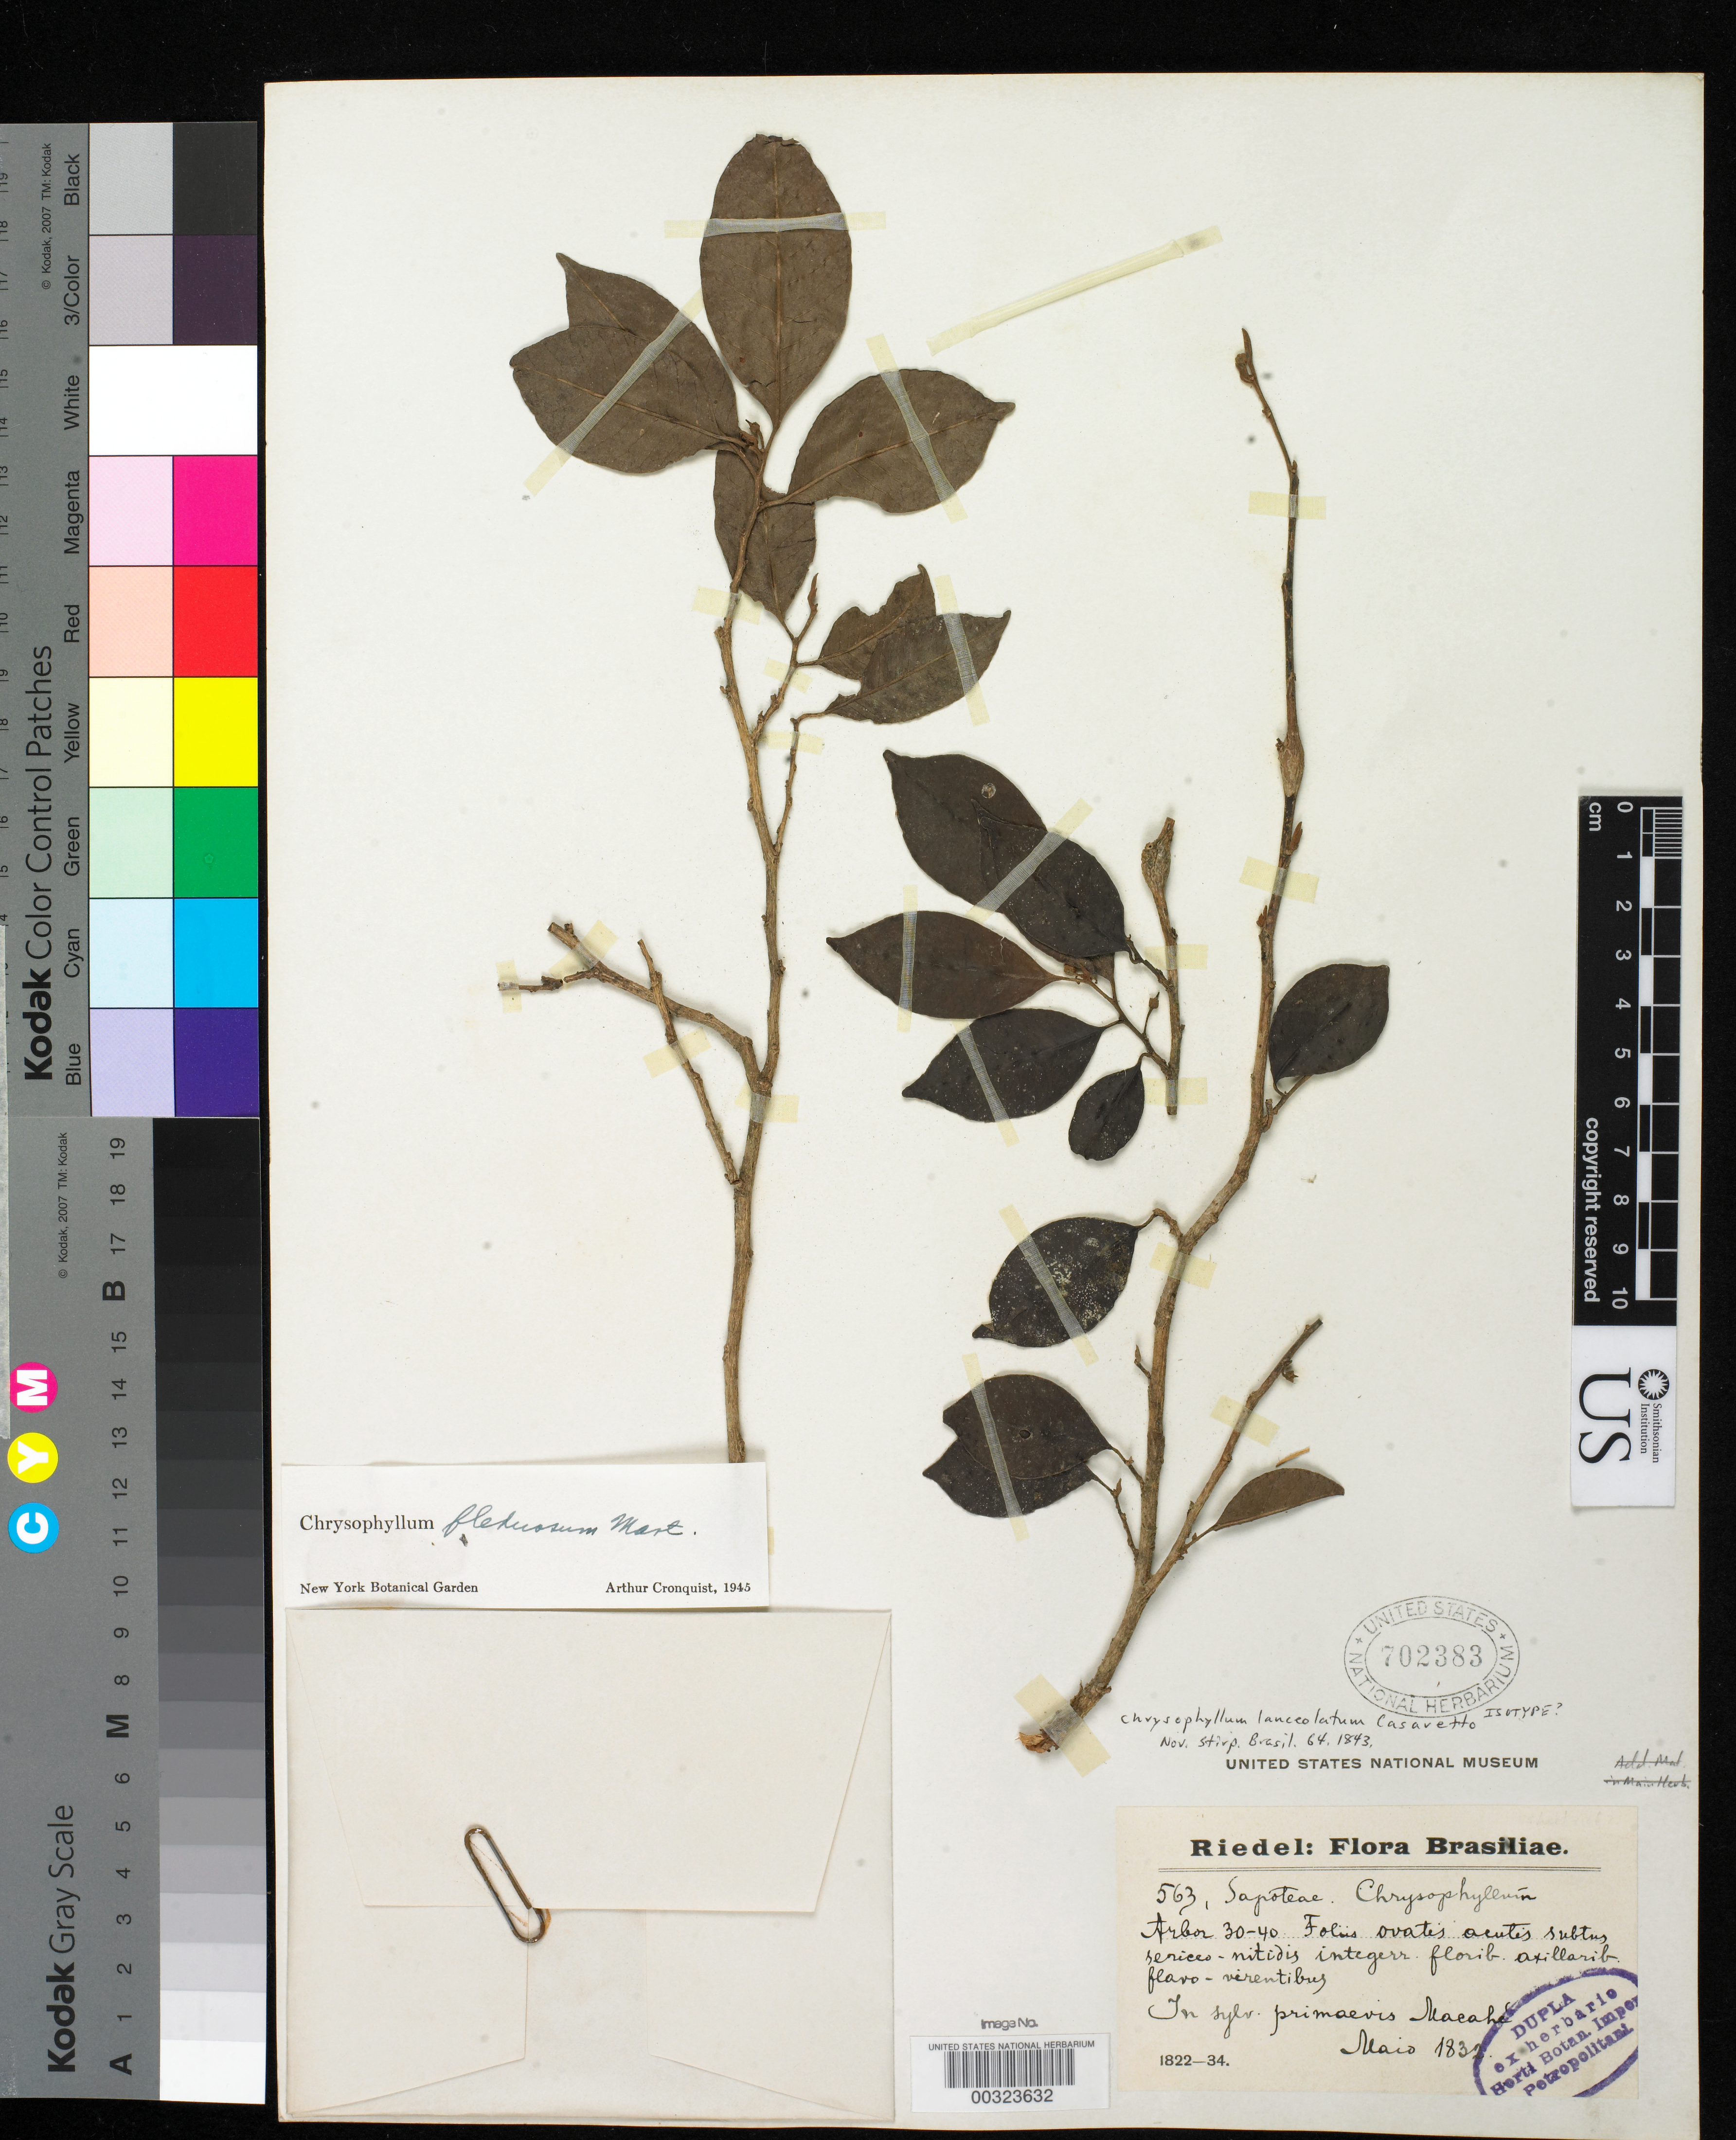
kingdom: Plantae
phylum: Tracheophyta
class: Magnoliopsida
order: Ericales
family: Sapotaceae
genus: Chrysophyllum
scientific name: Chrysophyllum lanceolatum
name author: Casar.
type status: Isotype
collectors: L. Riedel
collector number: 563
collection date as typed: May 1832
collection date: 1832-05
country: Brazil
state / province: Rio de Janeiro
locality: Macahé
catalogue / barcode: US 702383